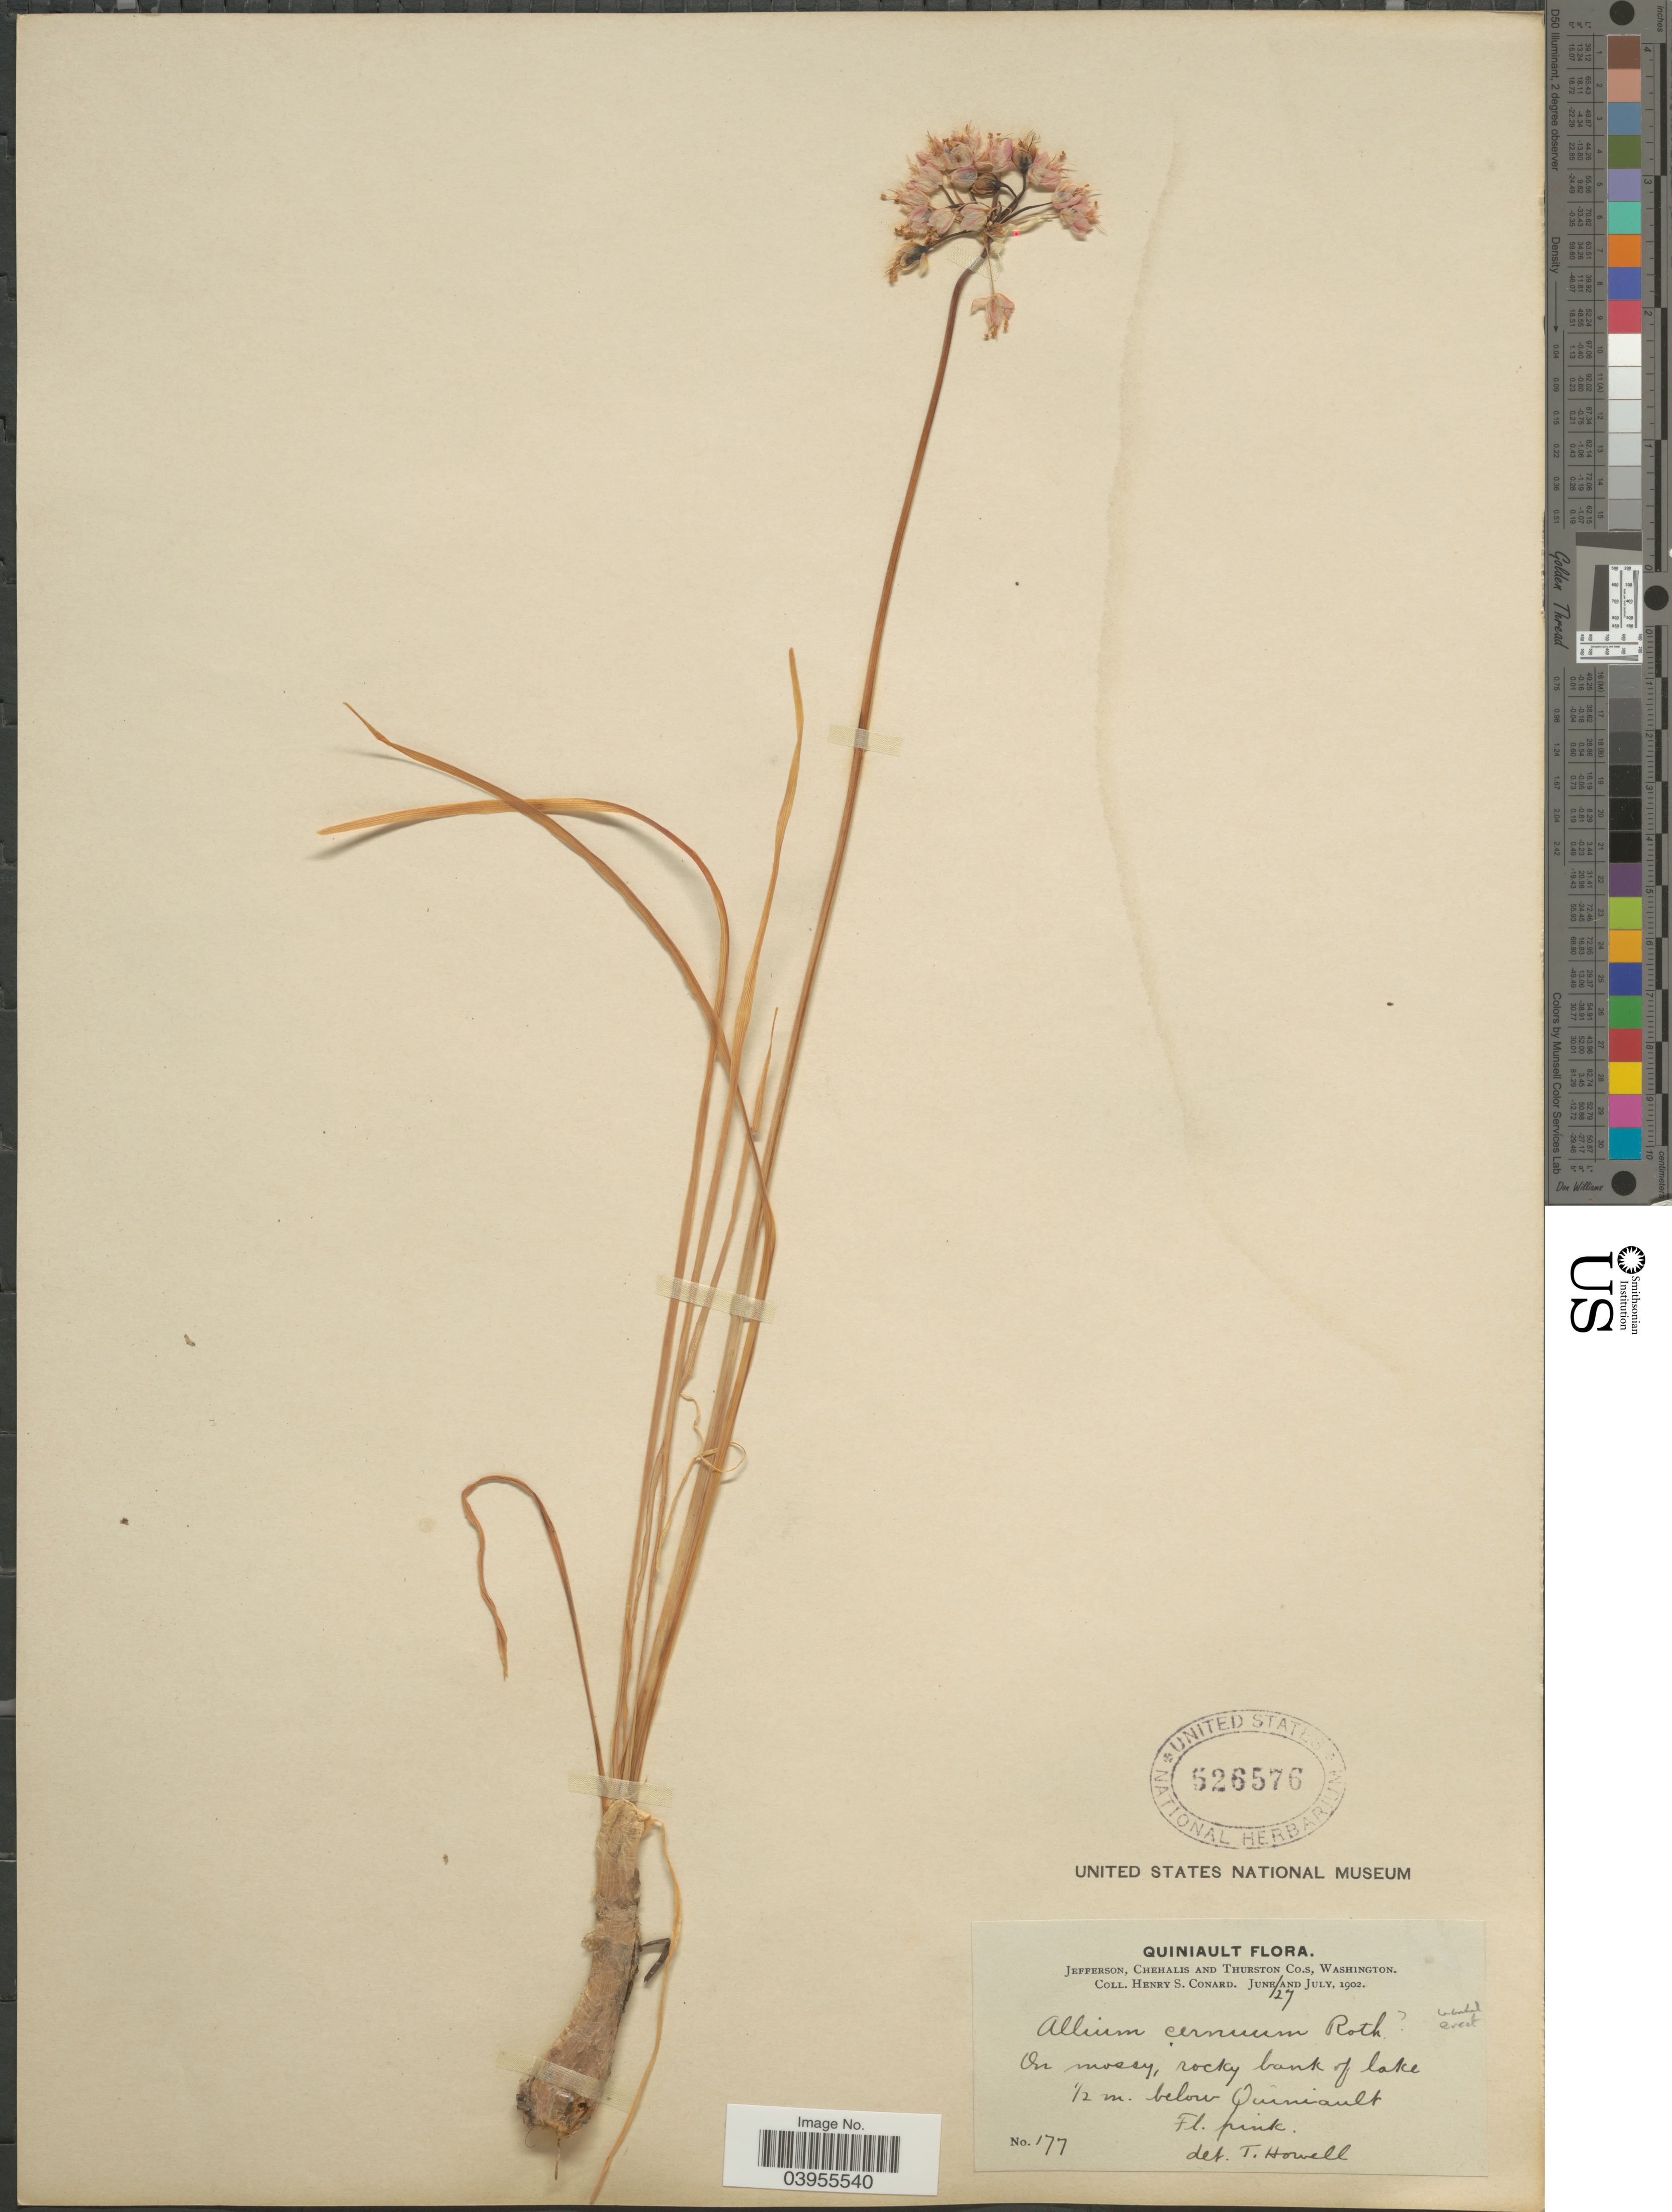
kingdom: Plantae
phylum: Tracheophyta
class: Liliopsida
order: Asparagales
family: Amaryllidaceae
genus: Allium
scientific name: Allium cernuum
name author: Roth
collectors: H. S. Conard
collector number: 177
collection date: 1902-06-27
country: United States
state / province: Washington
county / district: Thurston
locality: Quiniault. Jefferson, Chehalis and Thurston Co.s On mossy, rocky bank of lake ½ m. below Quiniault.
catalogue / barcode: US 526576